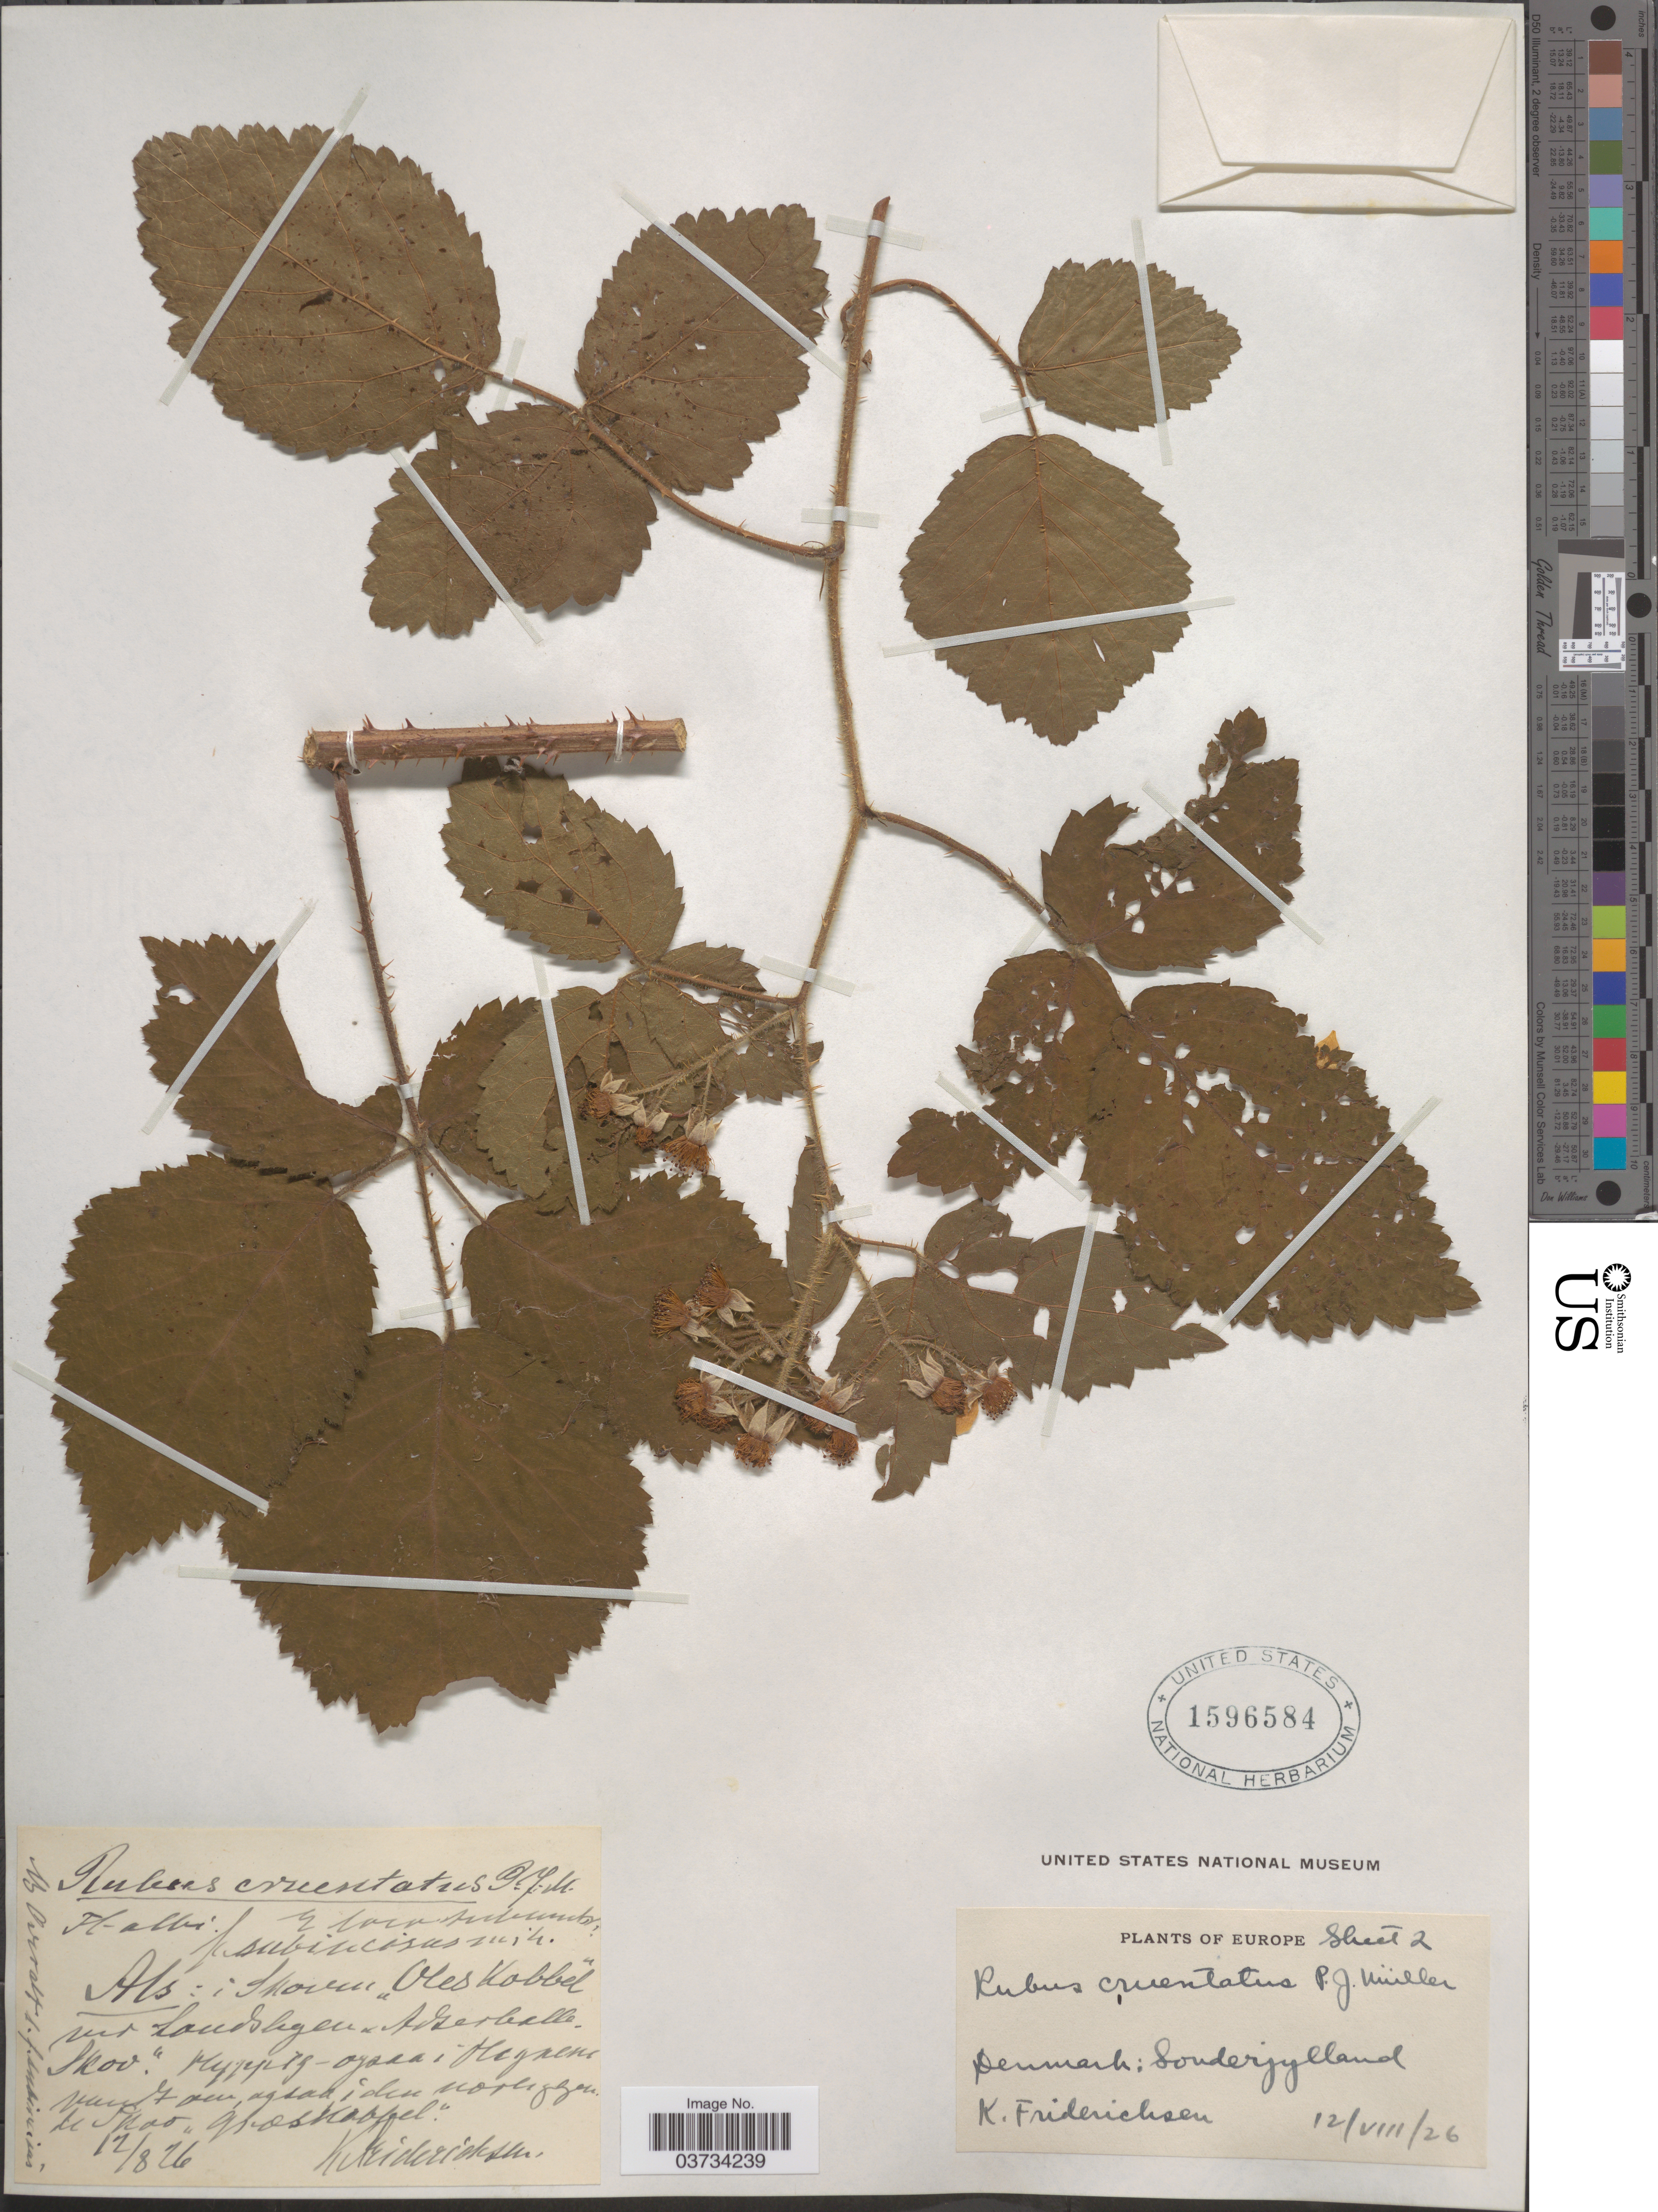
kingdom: Plantae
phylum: Tracheophyta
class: Magnoliopsida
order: Rosales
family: Rosaceae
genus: Rubus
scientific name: Rubus cruentatus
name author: P.J. Müll.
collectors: K. Friderichsen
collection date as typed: Transcribed d/m/y: 12/8/26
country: Denmark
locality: Sonderjylland. Als: i Skoven "Oles Kobbel" sur landsbyen "Ad zerballe, Skov" [illegible text].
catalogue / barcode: US 1596584